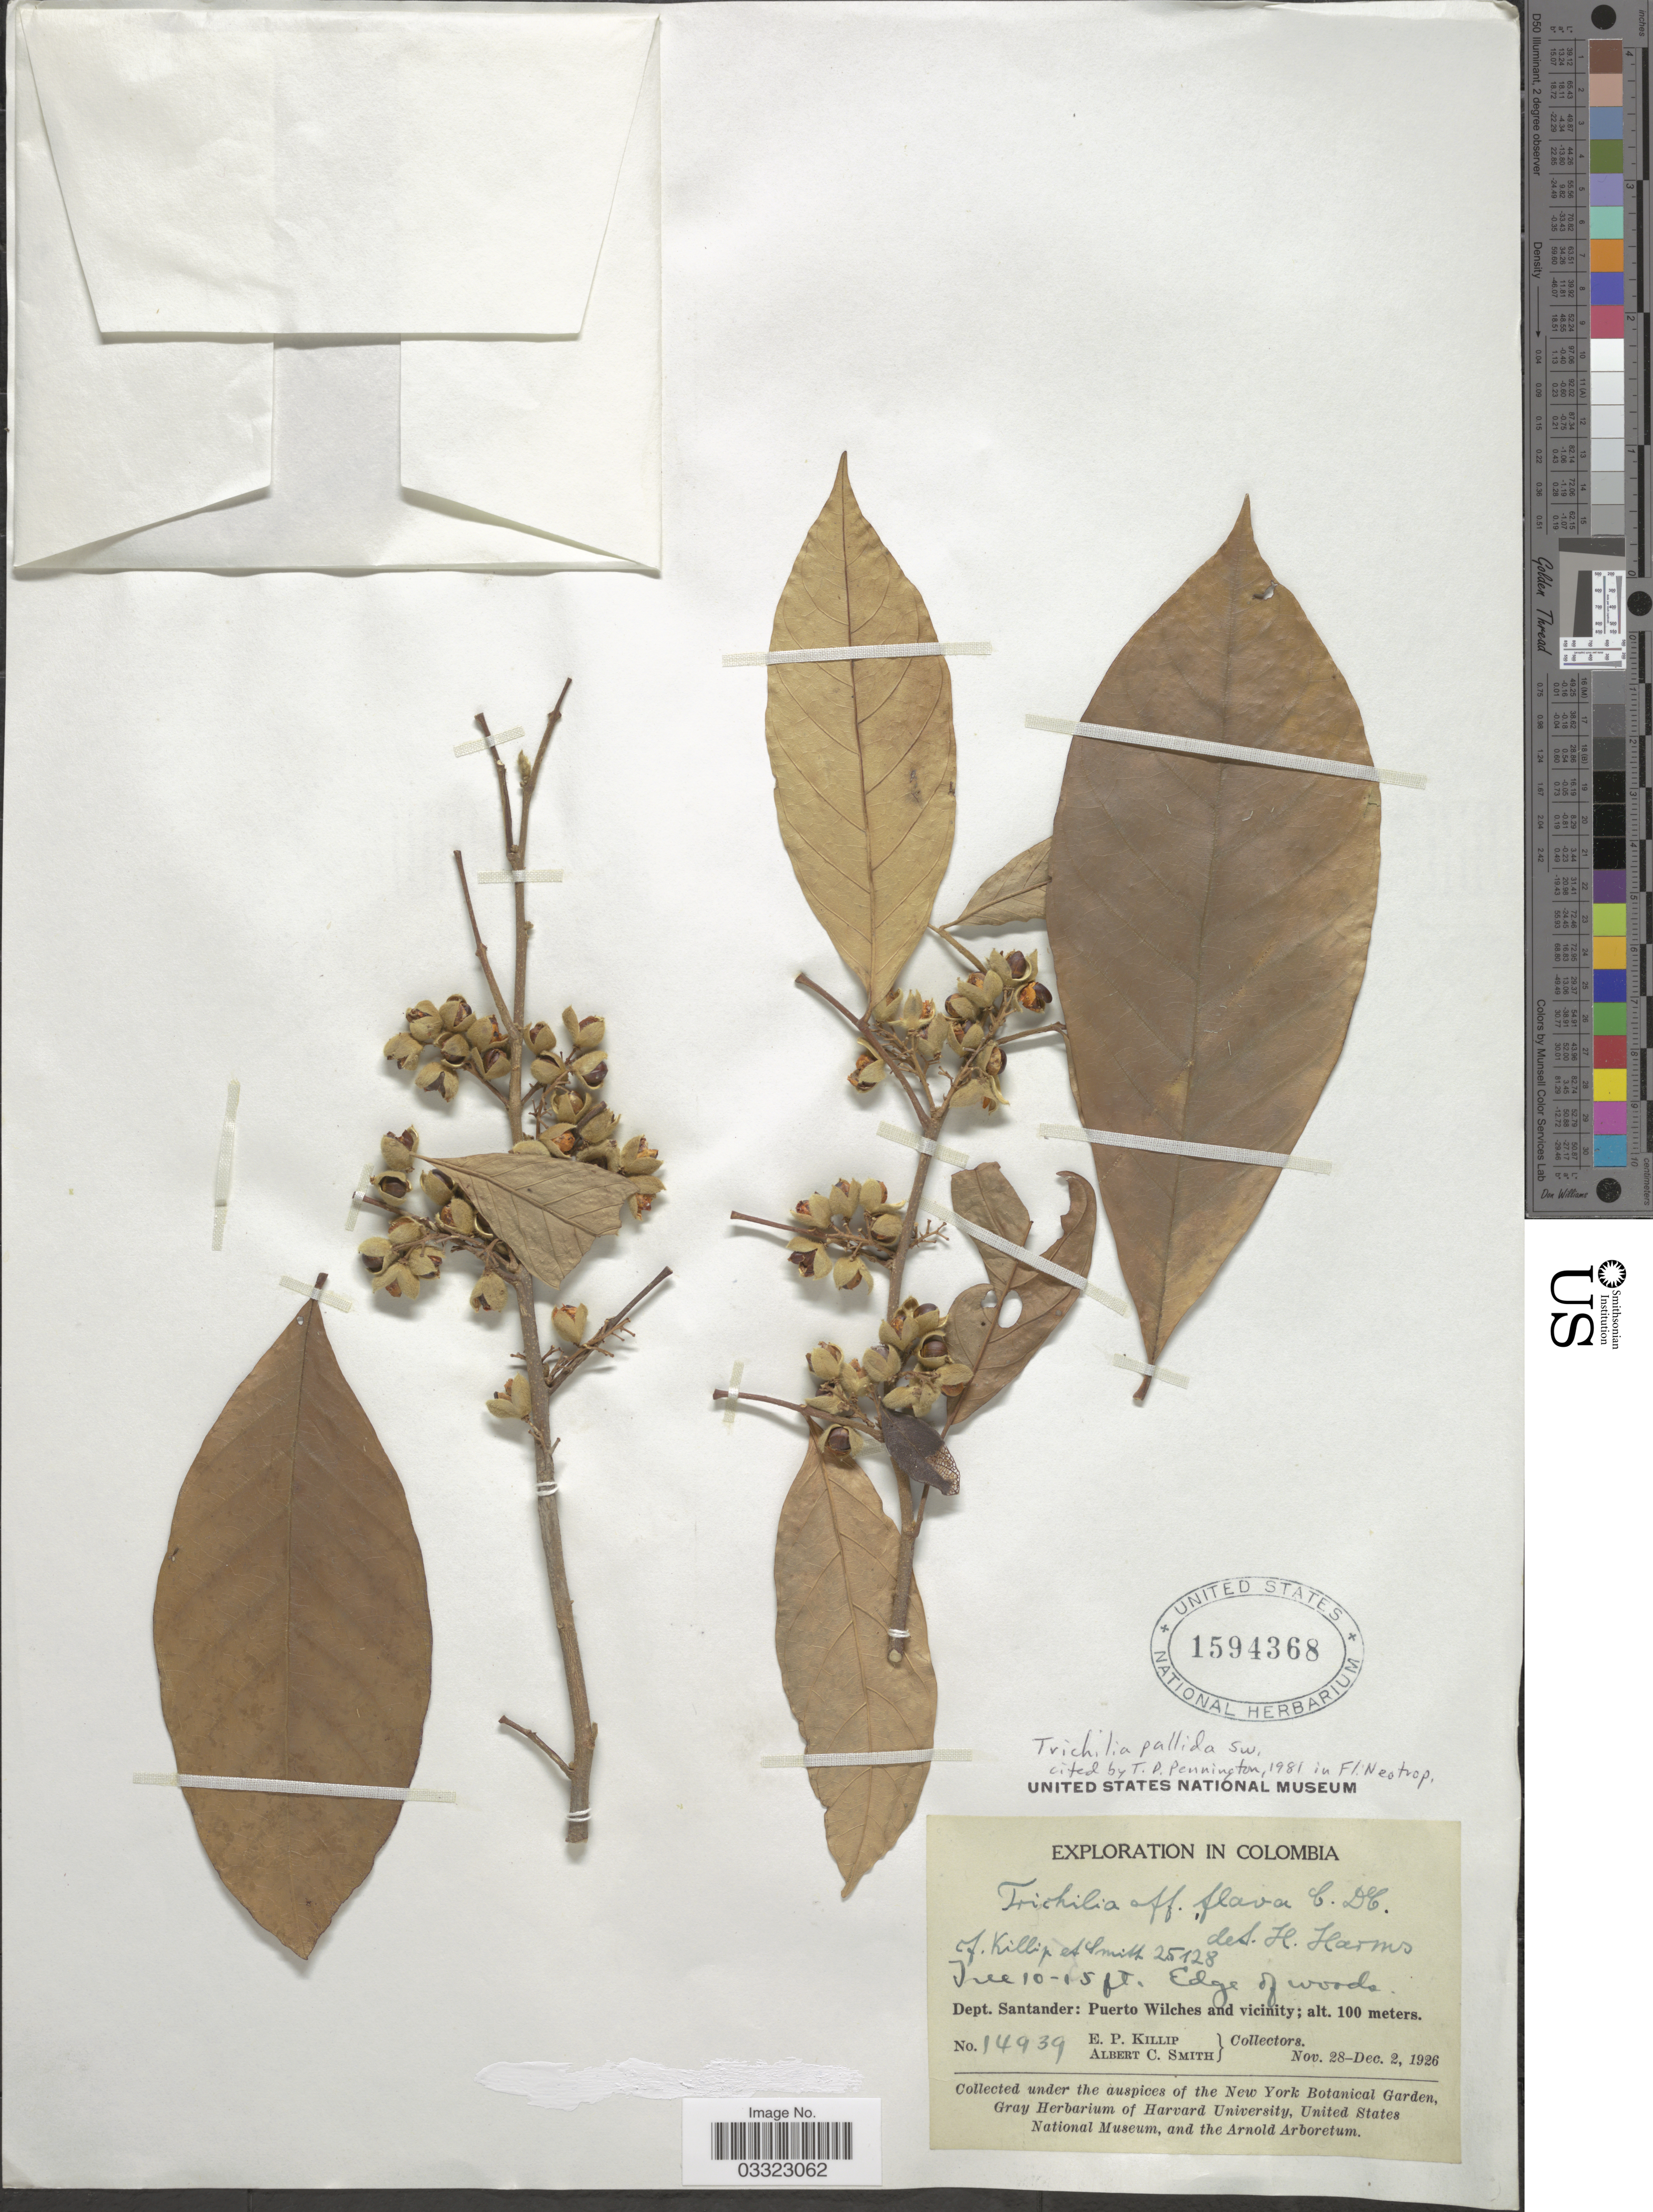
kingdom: Plantae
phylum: Tracheophyta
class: Magnoliopsida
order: Sapindales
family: Meliaceae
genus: Trichilia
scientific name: Trichilia pallida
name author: Sw.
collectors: E. P. Killip & A. C. Smith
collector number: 14939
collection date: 1926-11-28/1926-12-02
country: Colombia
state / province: Santander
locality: Dept. Santander: Puerto Wilches and vicinity.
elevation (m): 100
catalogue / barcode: US 1594368